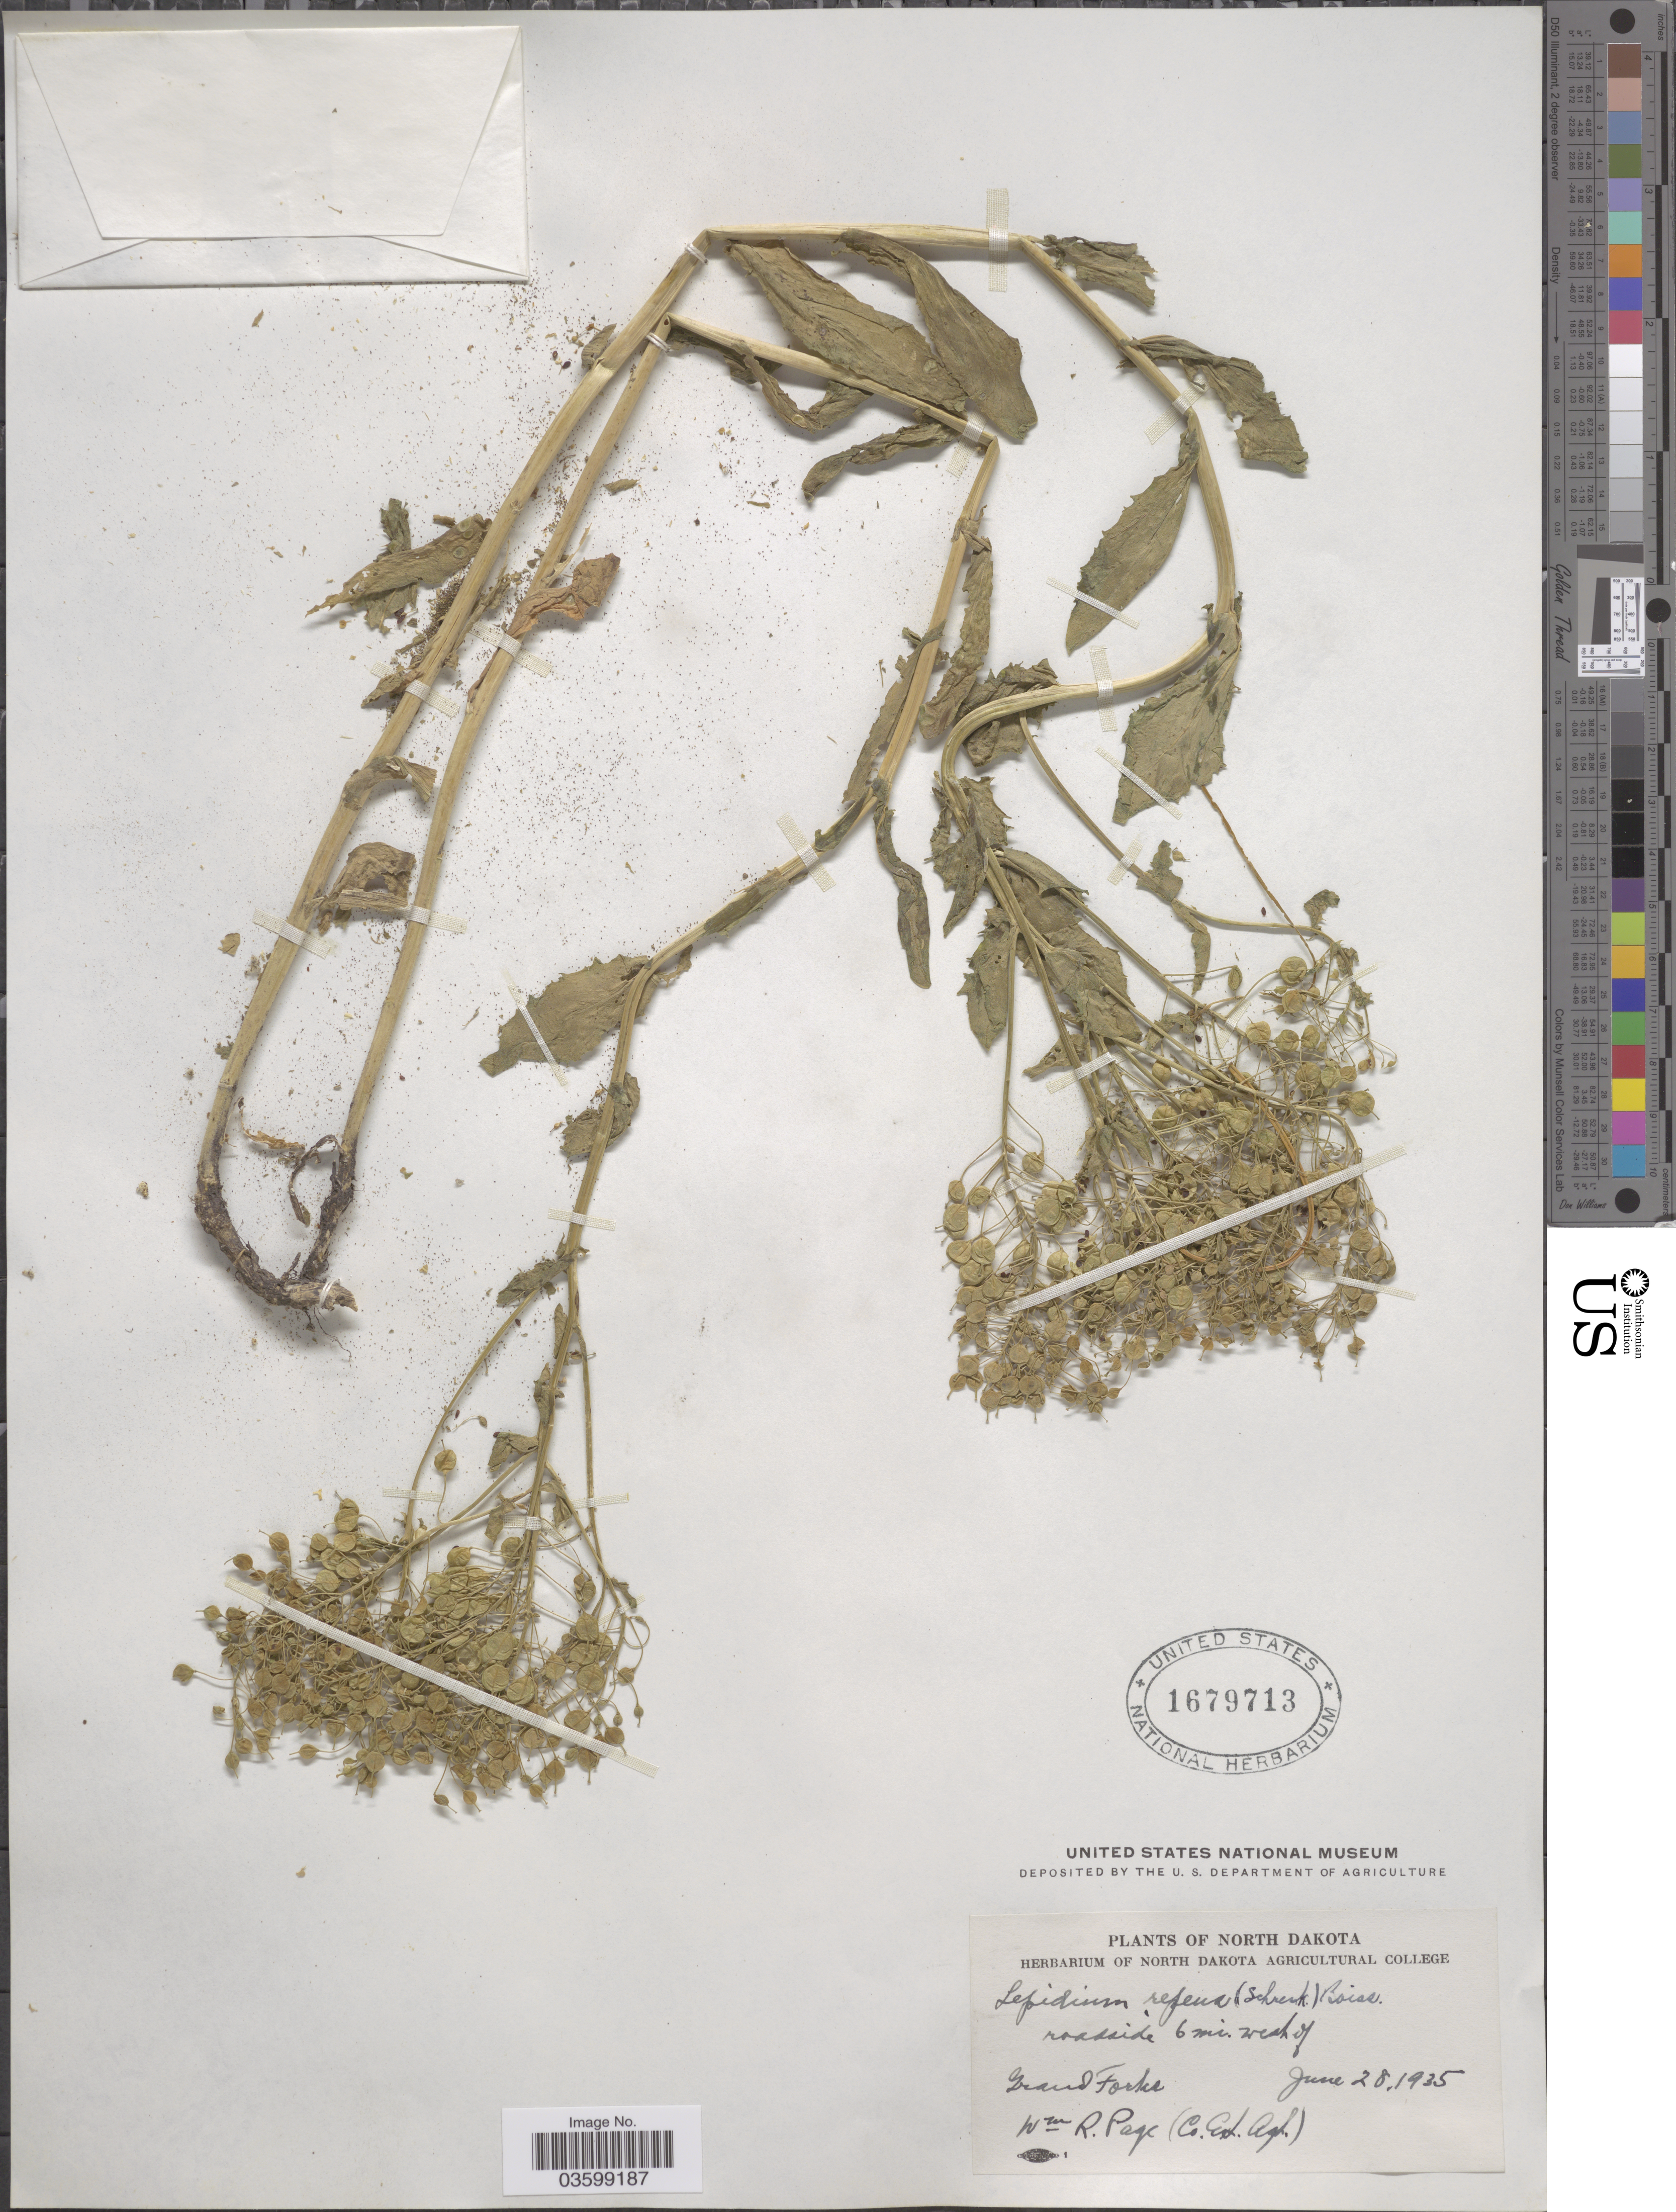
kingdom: Plantae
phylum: Tracheophyta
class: Magnoliopsida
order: Brassicales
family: Brassicaceae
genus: Lepidium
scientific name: Lepidium repens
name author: (Schrenk) Boiss.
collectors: W. Page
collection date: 1935-06-28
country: United States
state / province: North Dakota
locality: Roadside 6 mi. west of Grand Forks.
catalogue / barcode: US 1679713